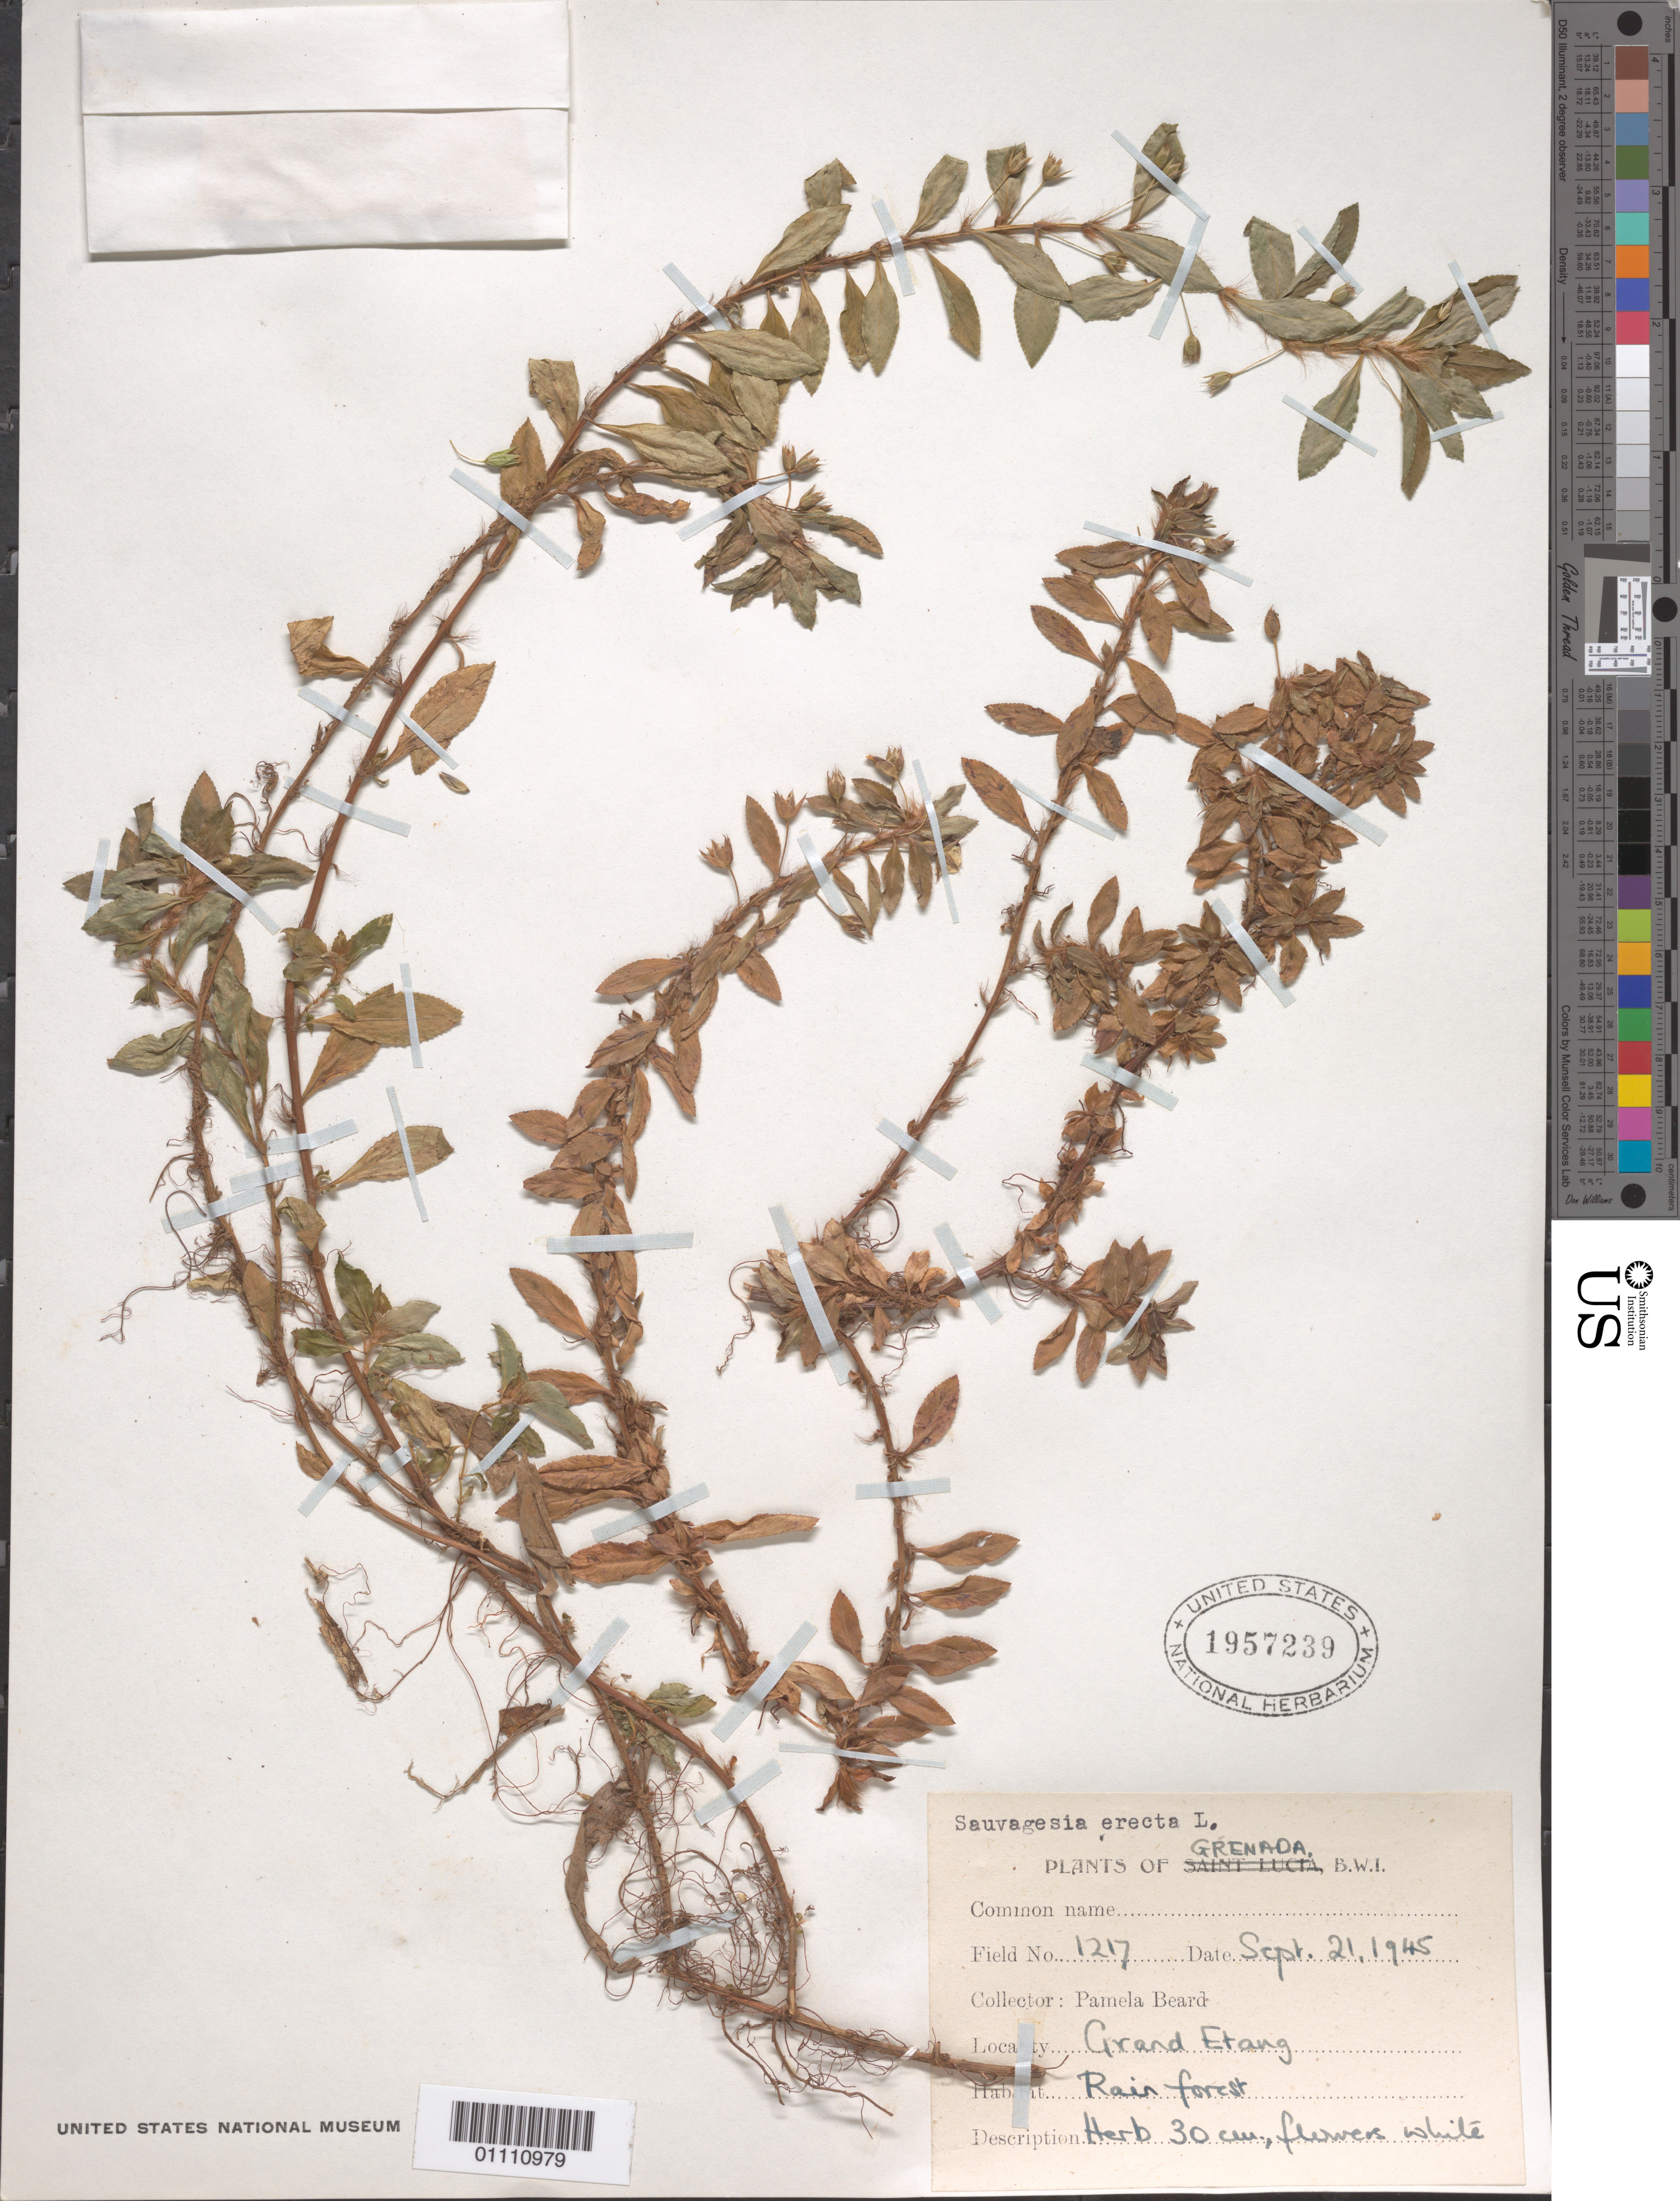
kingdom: Plantae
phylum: Tracheophyta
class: Magnoliopsida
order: Malpighiales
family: Ochnaceae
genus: Sauvagesia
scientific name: Sauvagesia erecta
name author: L.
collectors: P. Beard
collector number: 1217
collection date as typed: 21 Sep 1945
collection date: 1945-09-21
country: Grenada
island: Grenada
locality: Grand Etang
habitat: rain forest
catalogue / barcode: US 1957239